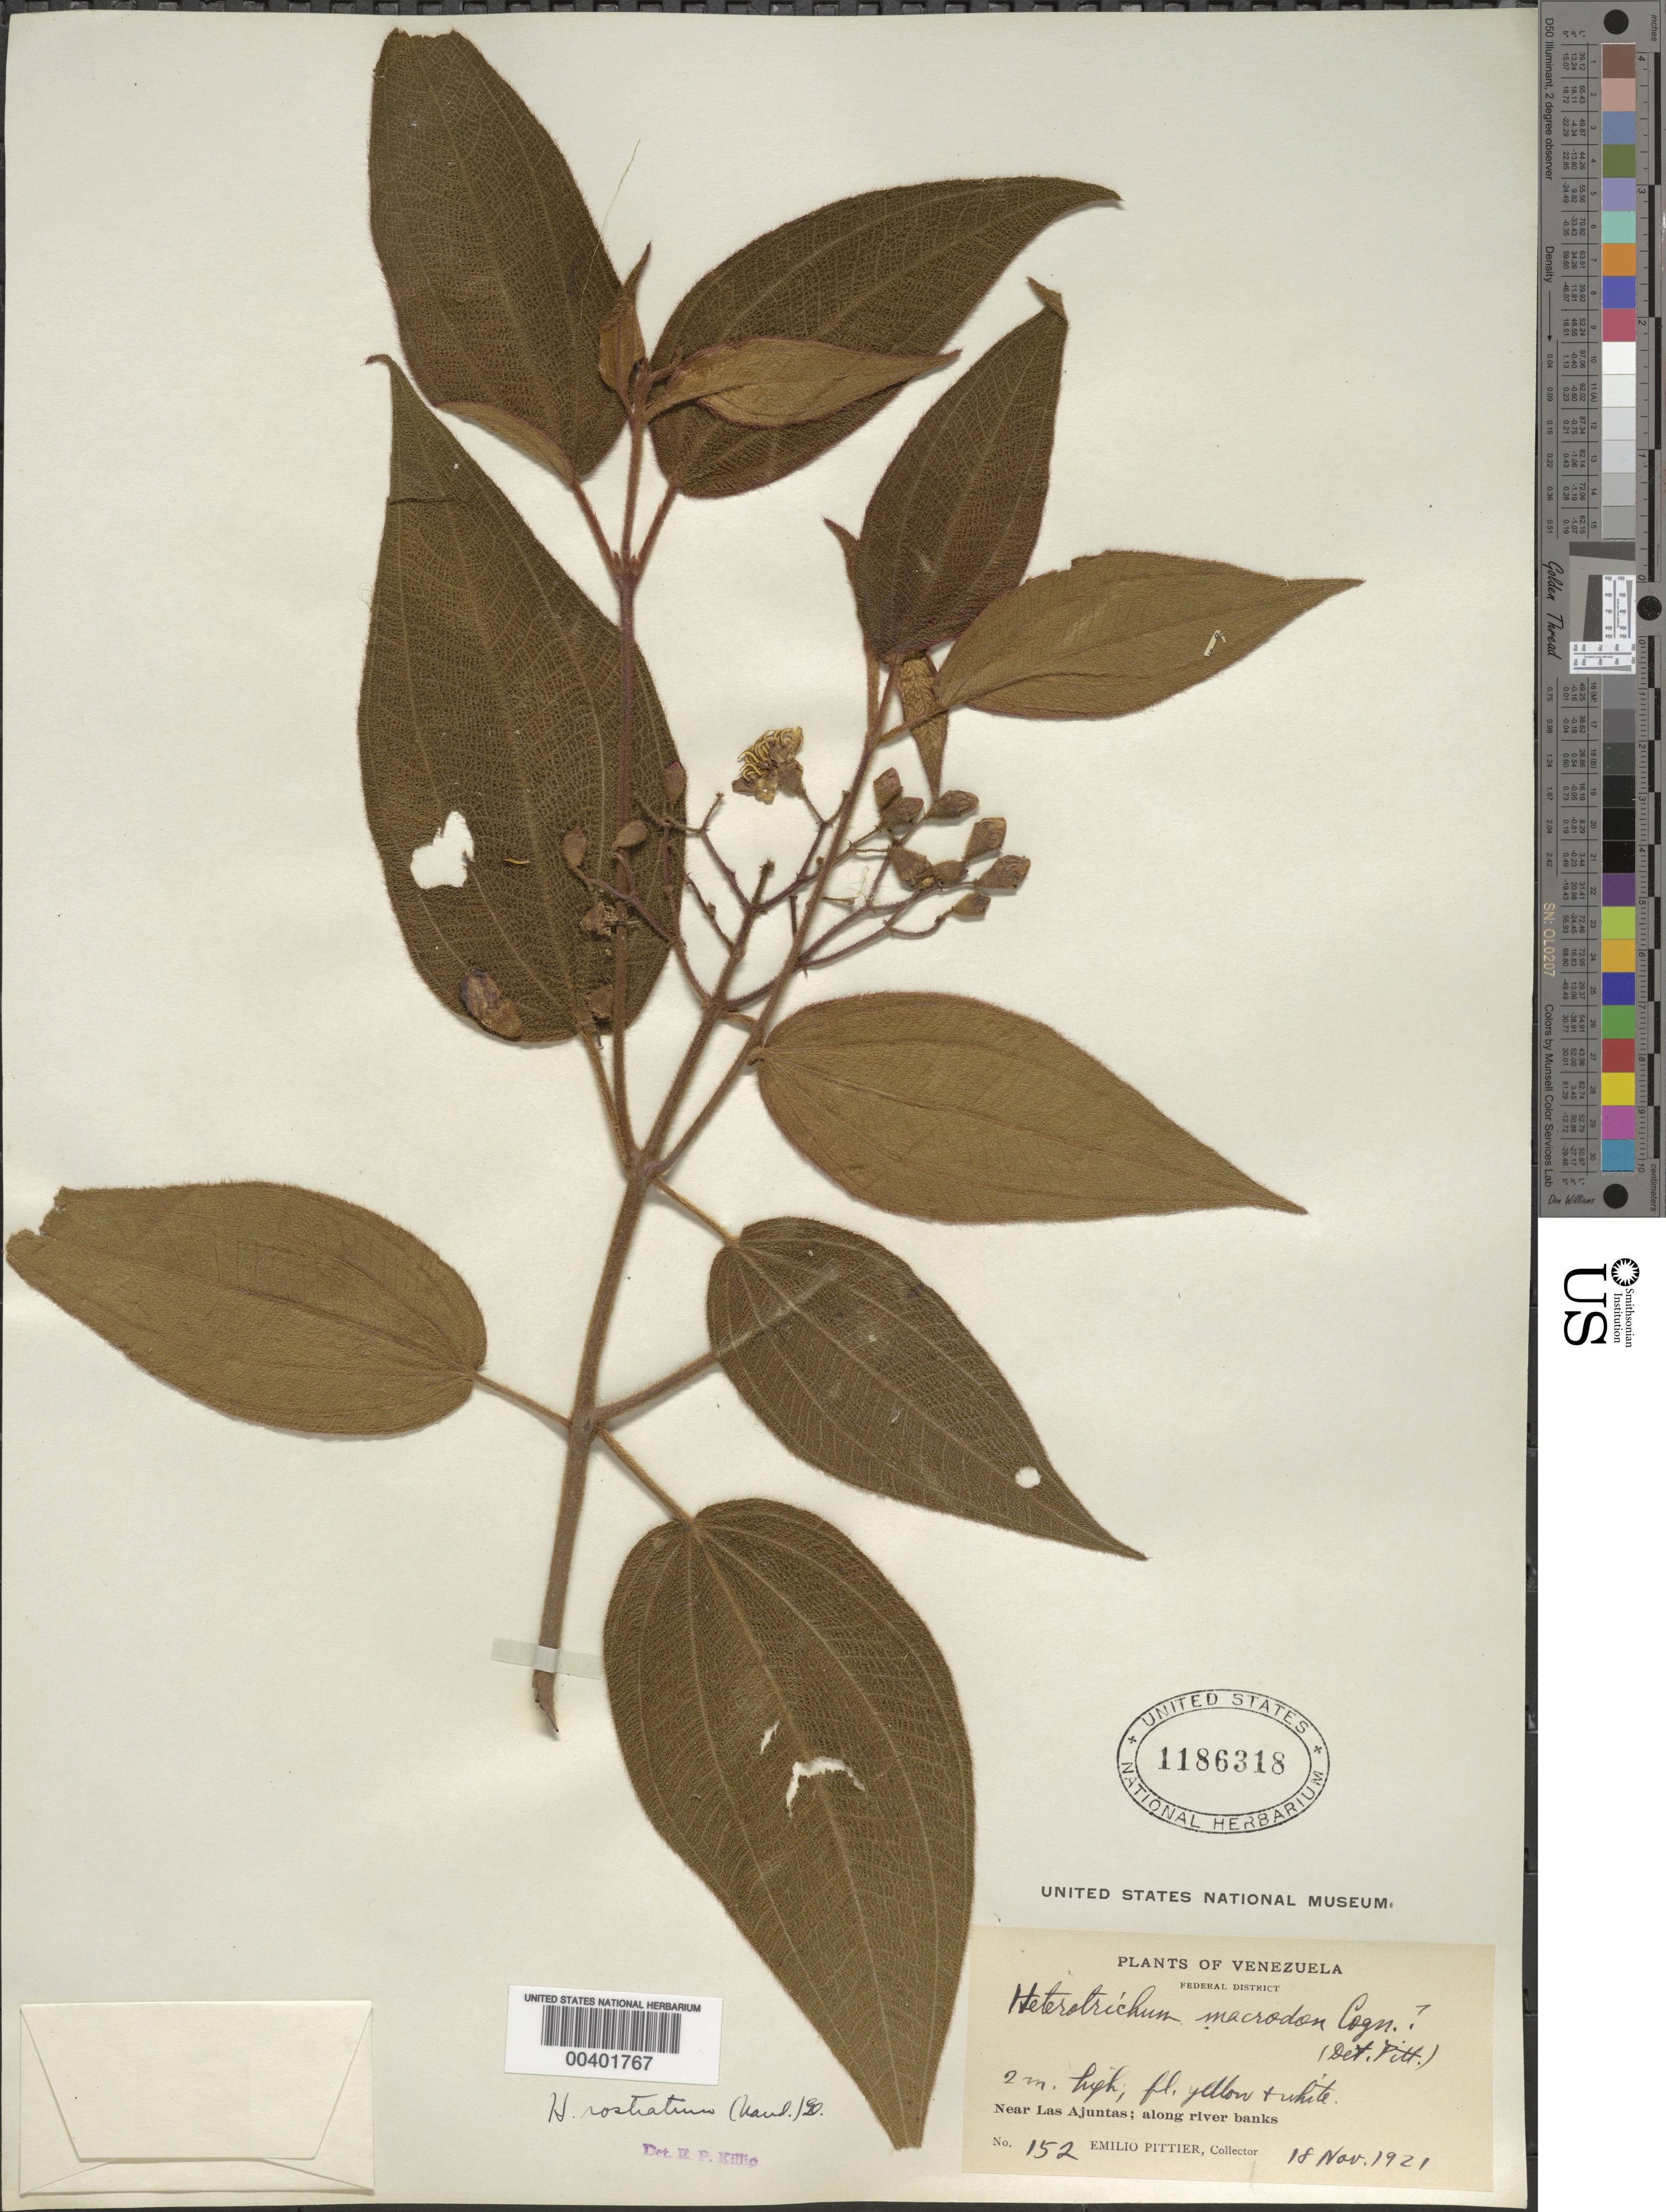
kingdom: Plantae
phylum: Tracheophyta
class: Magnoliopsida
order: Myrtales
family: Melastomataceae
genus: Miconia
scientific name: Miconia macrodon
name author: (Naudin) Wurdack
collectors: E. Pittier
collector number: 152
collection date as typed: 18 Nov 1921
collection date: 1921-11-18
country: Venezuela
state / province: Distrito Federal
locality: Near Las Adjuntas. Adjuntas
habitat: In bushes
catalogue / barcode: US 1186318